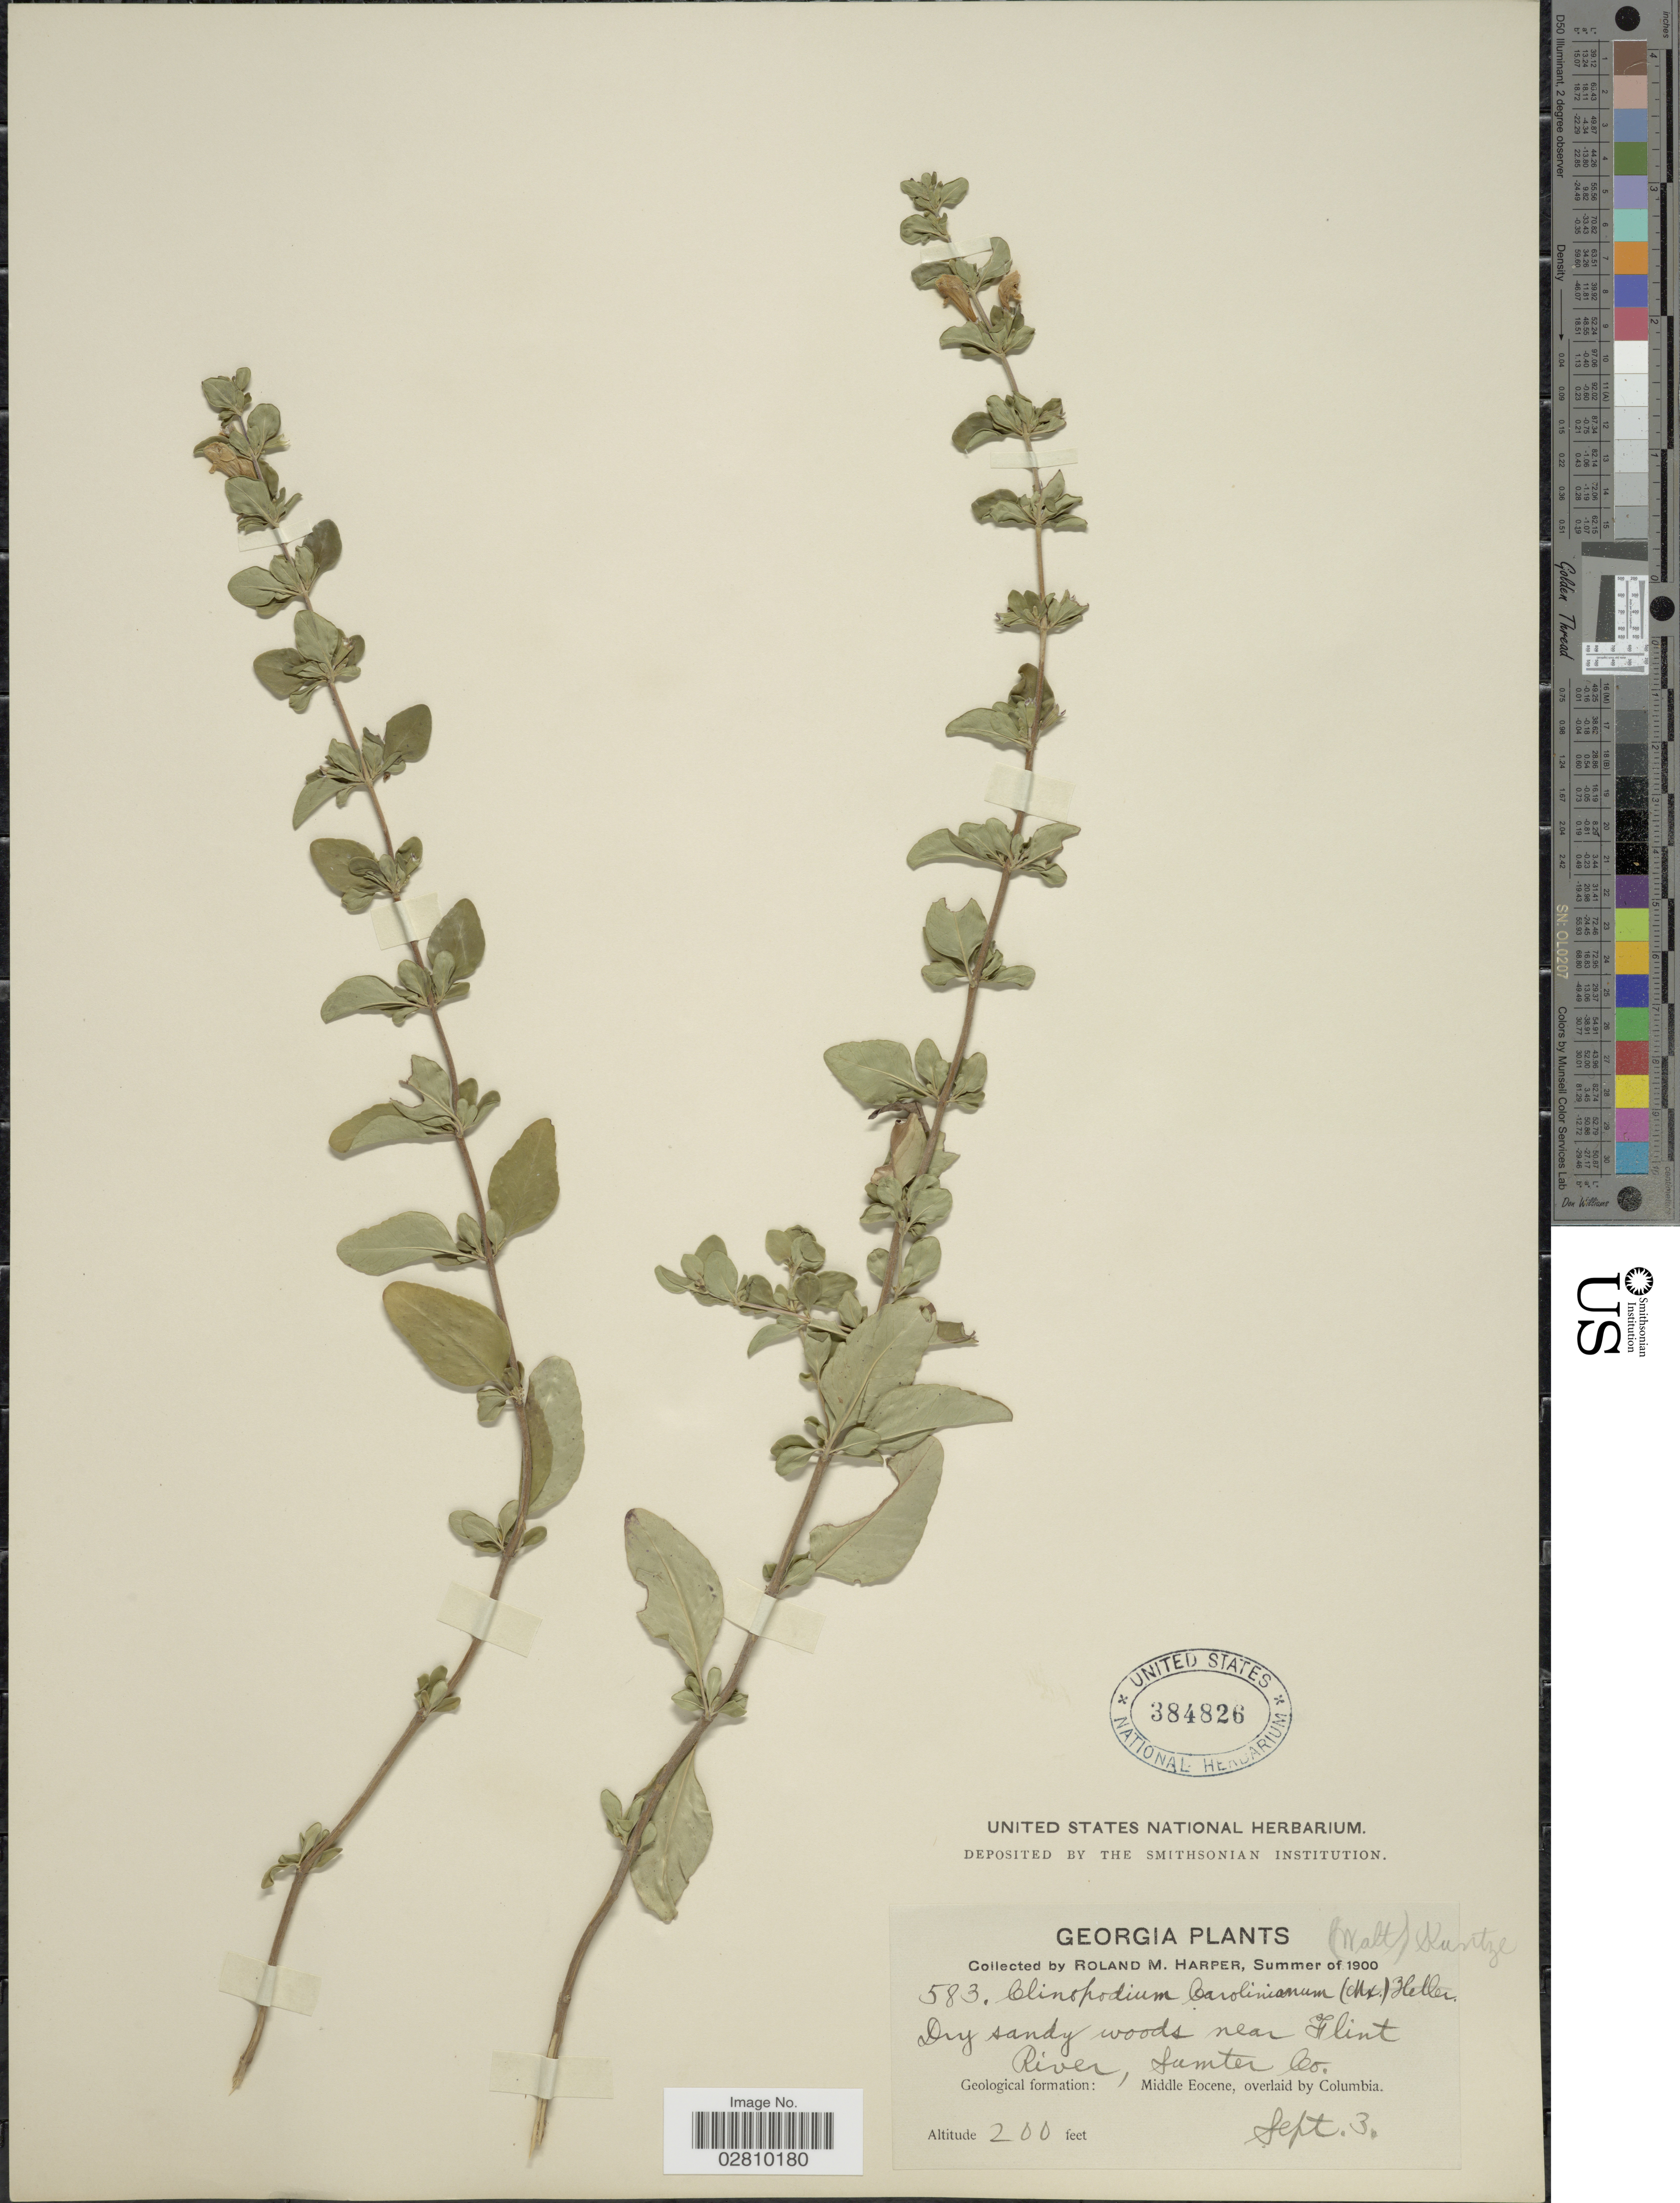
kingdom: Plantae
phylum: Tracheophyta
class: Magnoliopsida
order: Lamiales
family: Lamiaceae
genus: Clinopodium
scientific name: Clinopodium carolinianum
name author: Mill.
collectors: R. M. Harper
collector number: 583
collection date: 1900-09-03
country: United States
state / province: Georgia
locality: Dry sandy woods near Flint River, Sumter Co.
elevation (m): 61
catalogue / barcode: US 384826